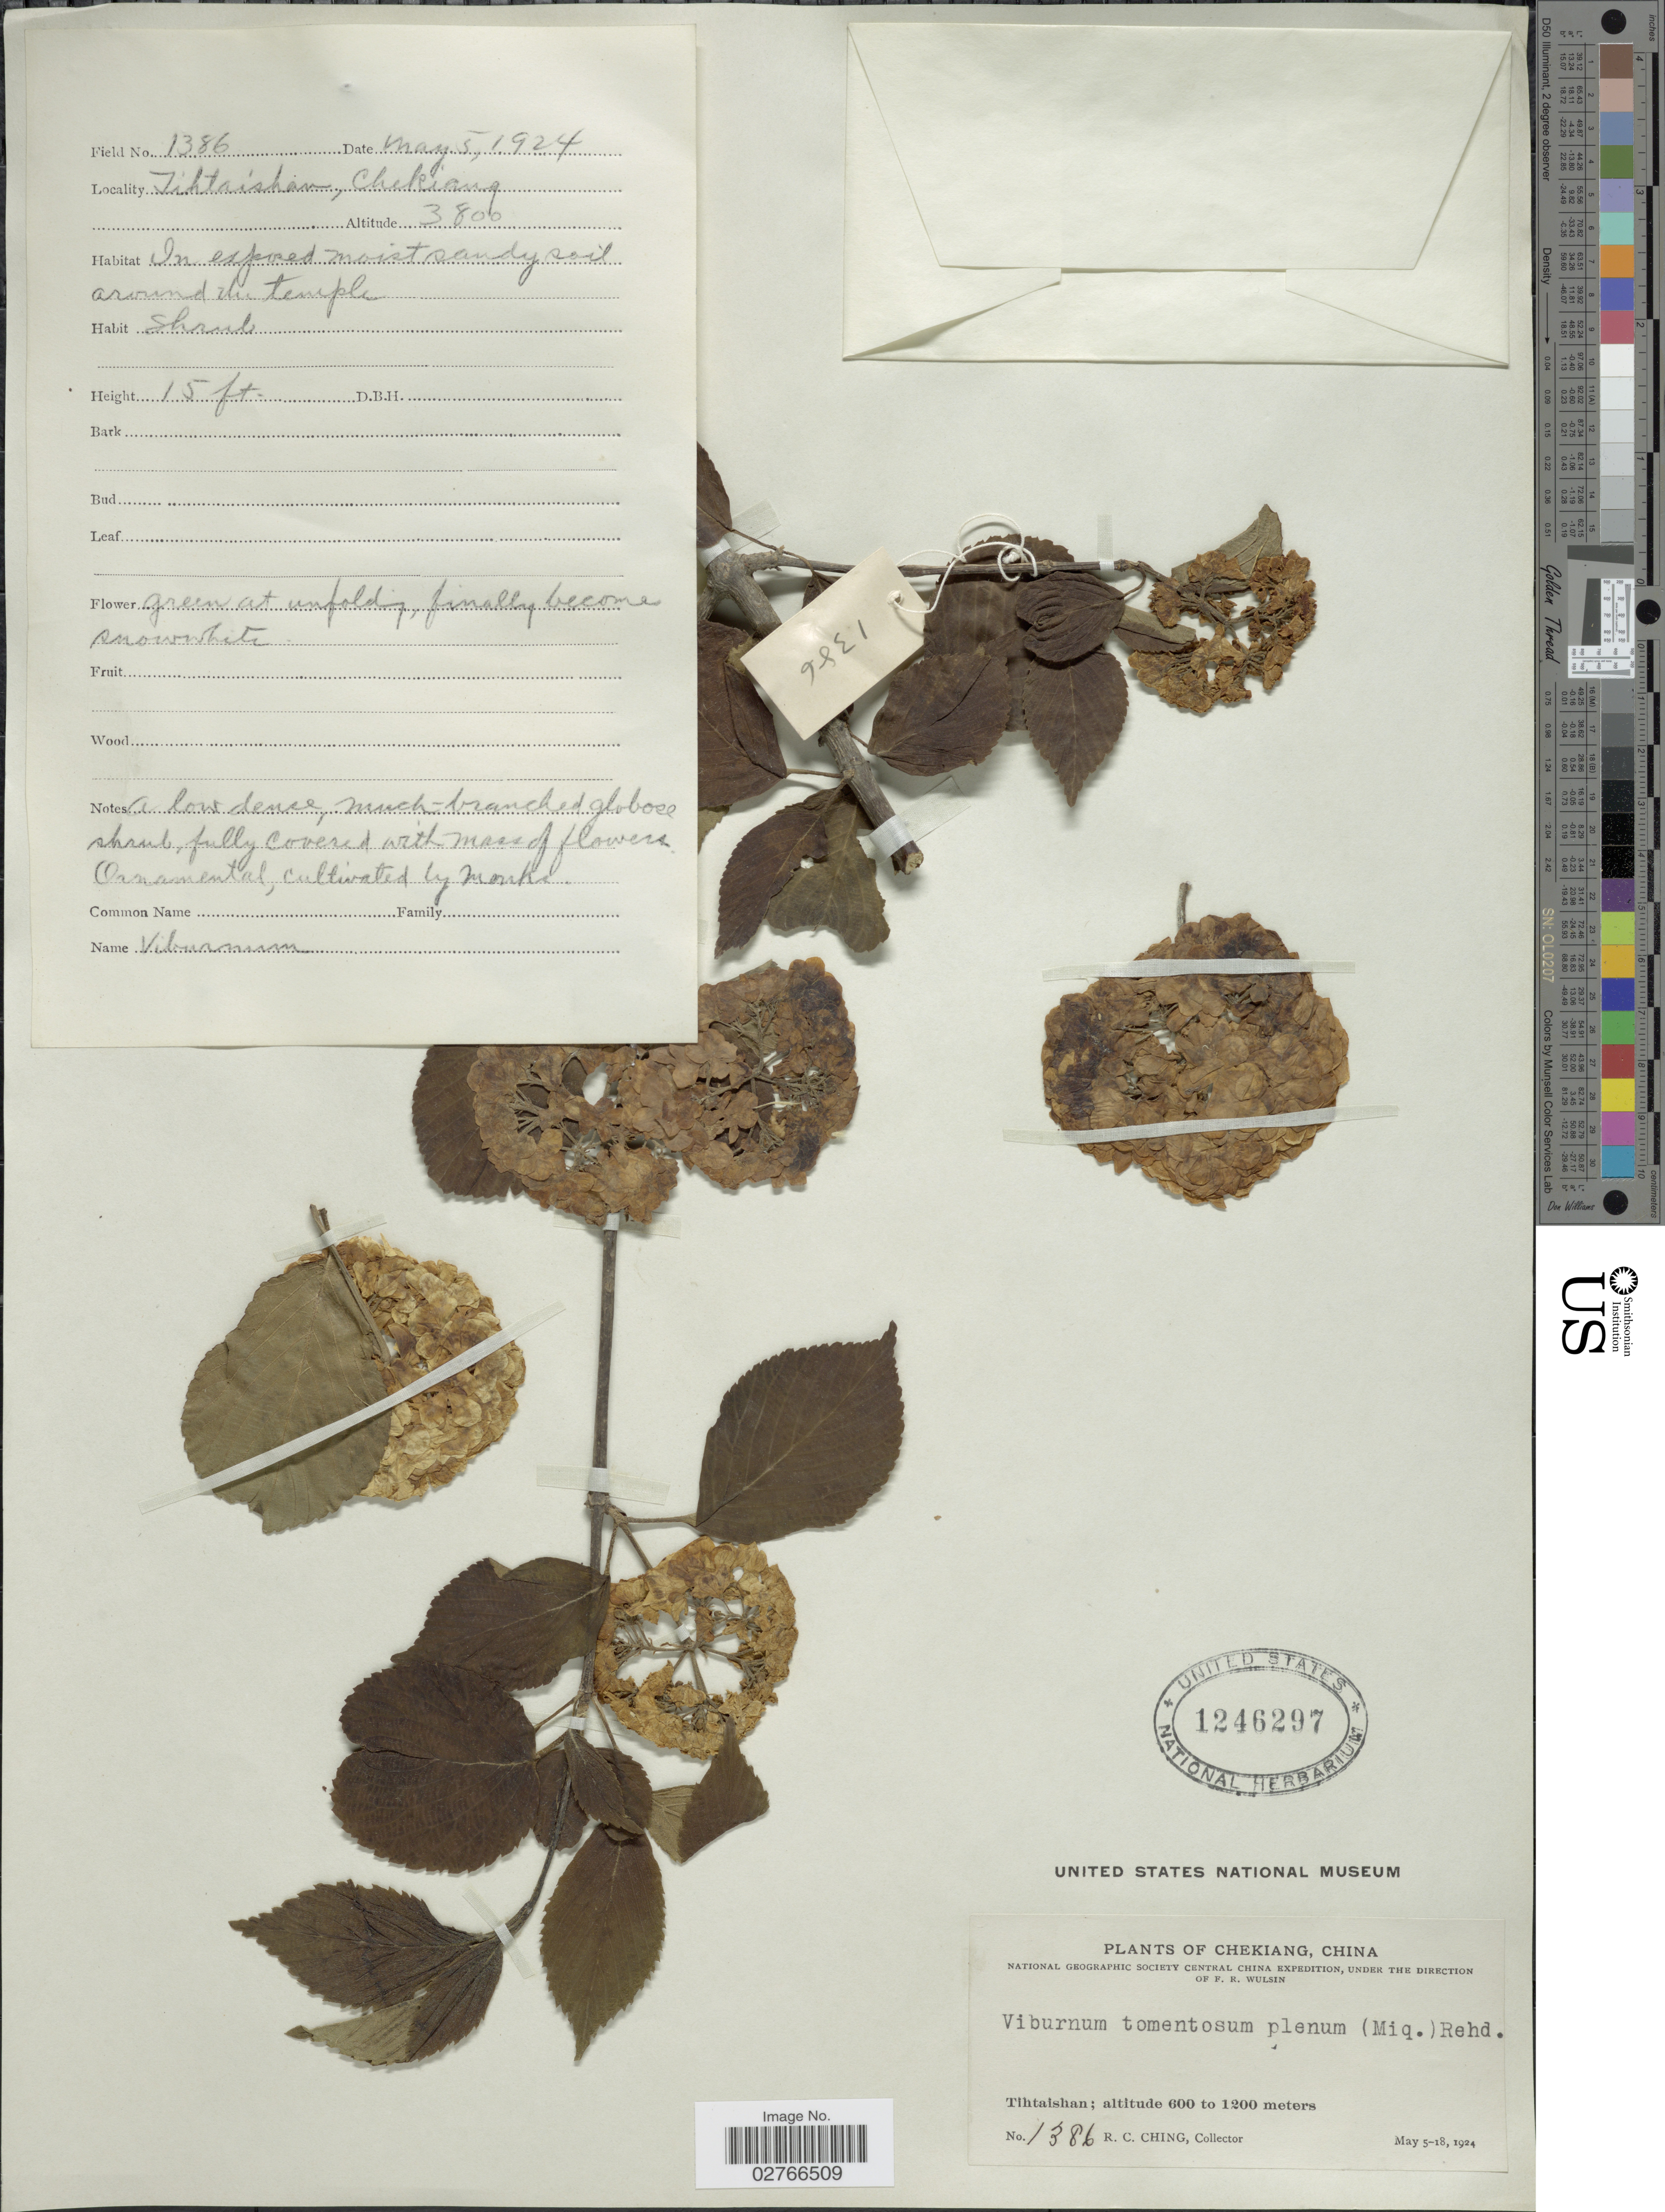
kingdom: Plantae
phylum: Tracheophyta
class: Magnoliopsida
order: Dipsacales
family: Viburnaceae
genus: Viburnum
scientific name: Viburnum tomentosum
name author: Thunb.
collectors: R. C. Ching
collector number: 1386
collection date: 1924-05-05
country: China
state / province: Zhejiang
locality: Tihtaishan, Chekiang.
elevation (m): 600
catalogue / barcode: US 1246297